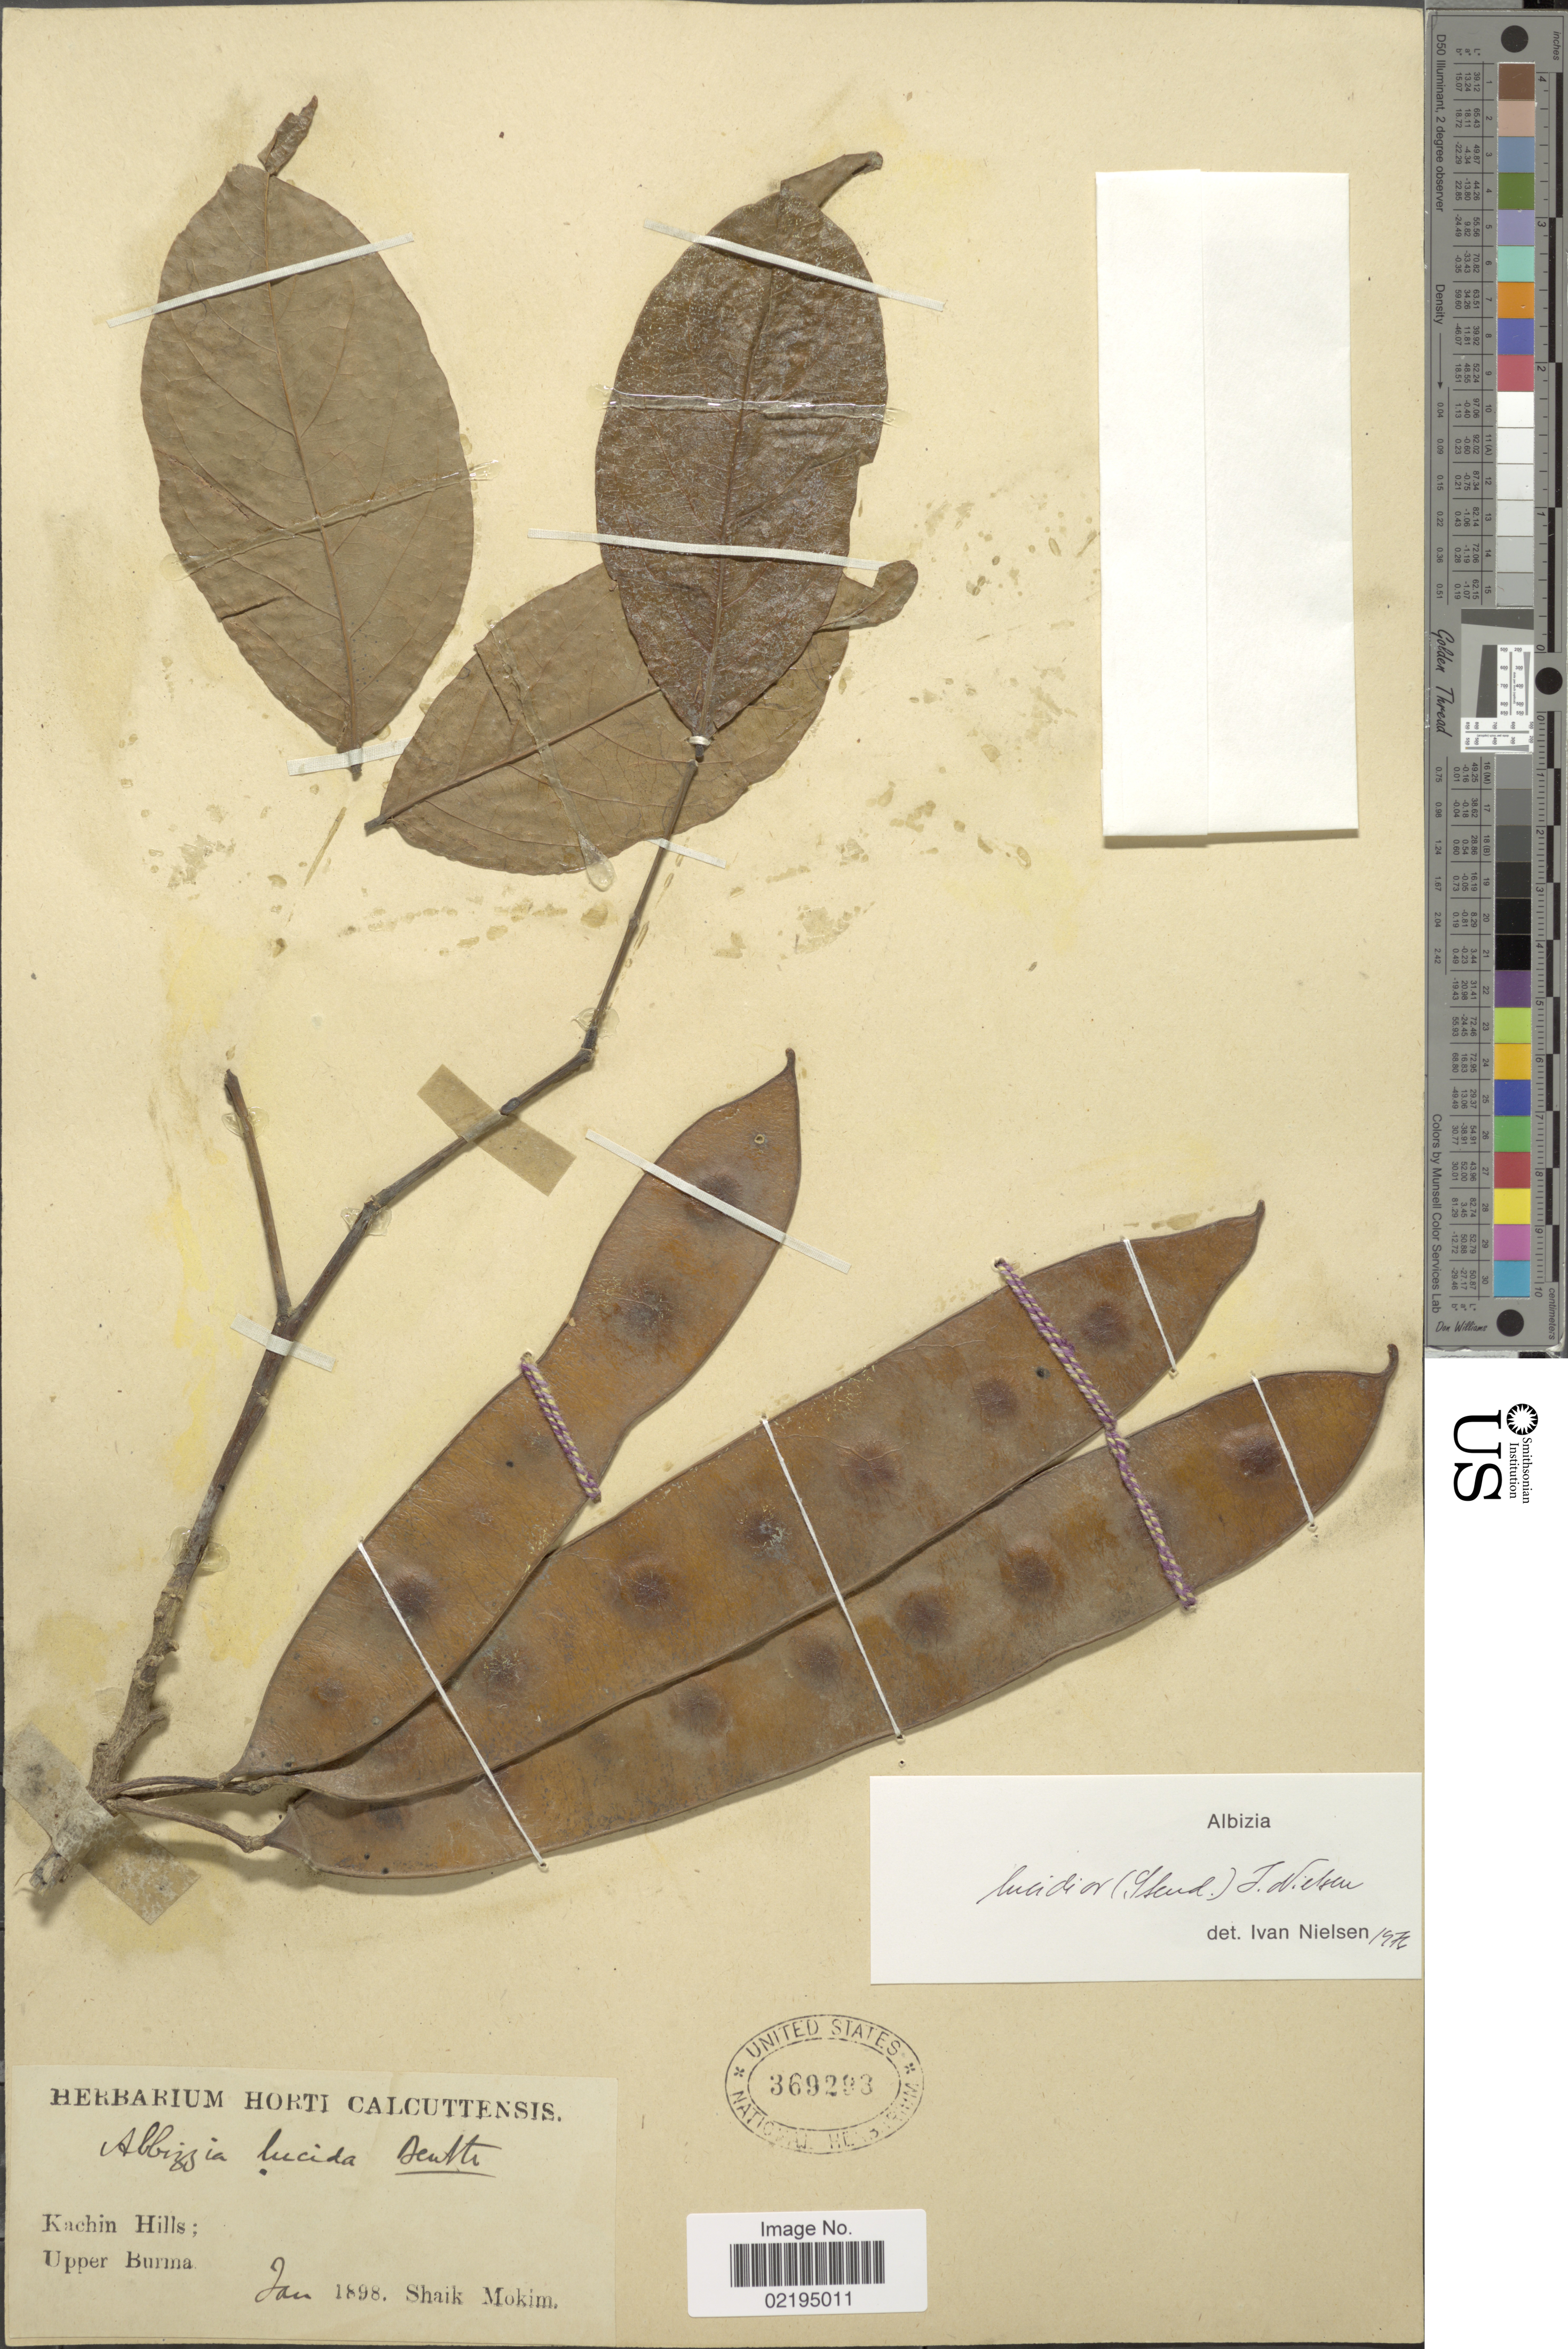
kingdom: Plantae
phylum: Tracheophyta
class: Magnoliopsida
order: Fabales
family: Fabaceae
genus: Albizia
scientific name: Albizia lucidior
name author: (Steud.) H. Hara ex I.C. Nielsen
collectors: S. Mokim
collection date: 1898-01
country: Myanmar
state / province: Kachin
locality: Kachin Hills; Upper Burma.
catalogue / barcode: US 369293